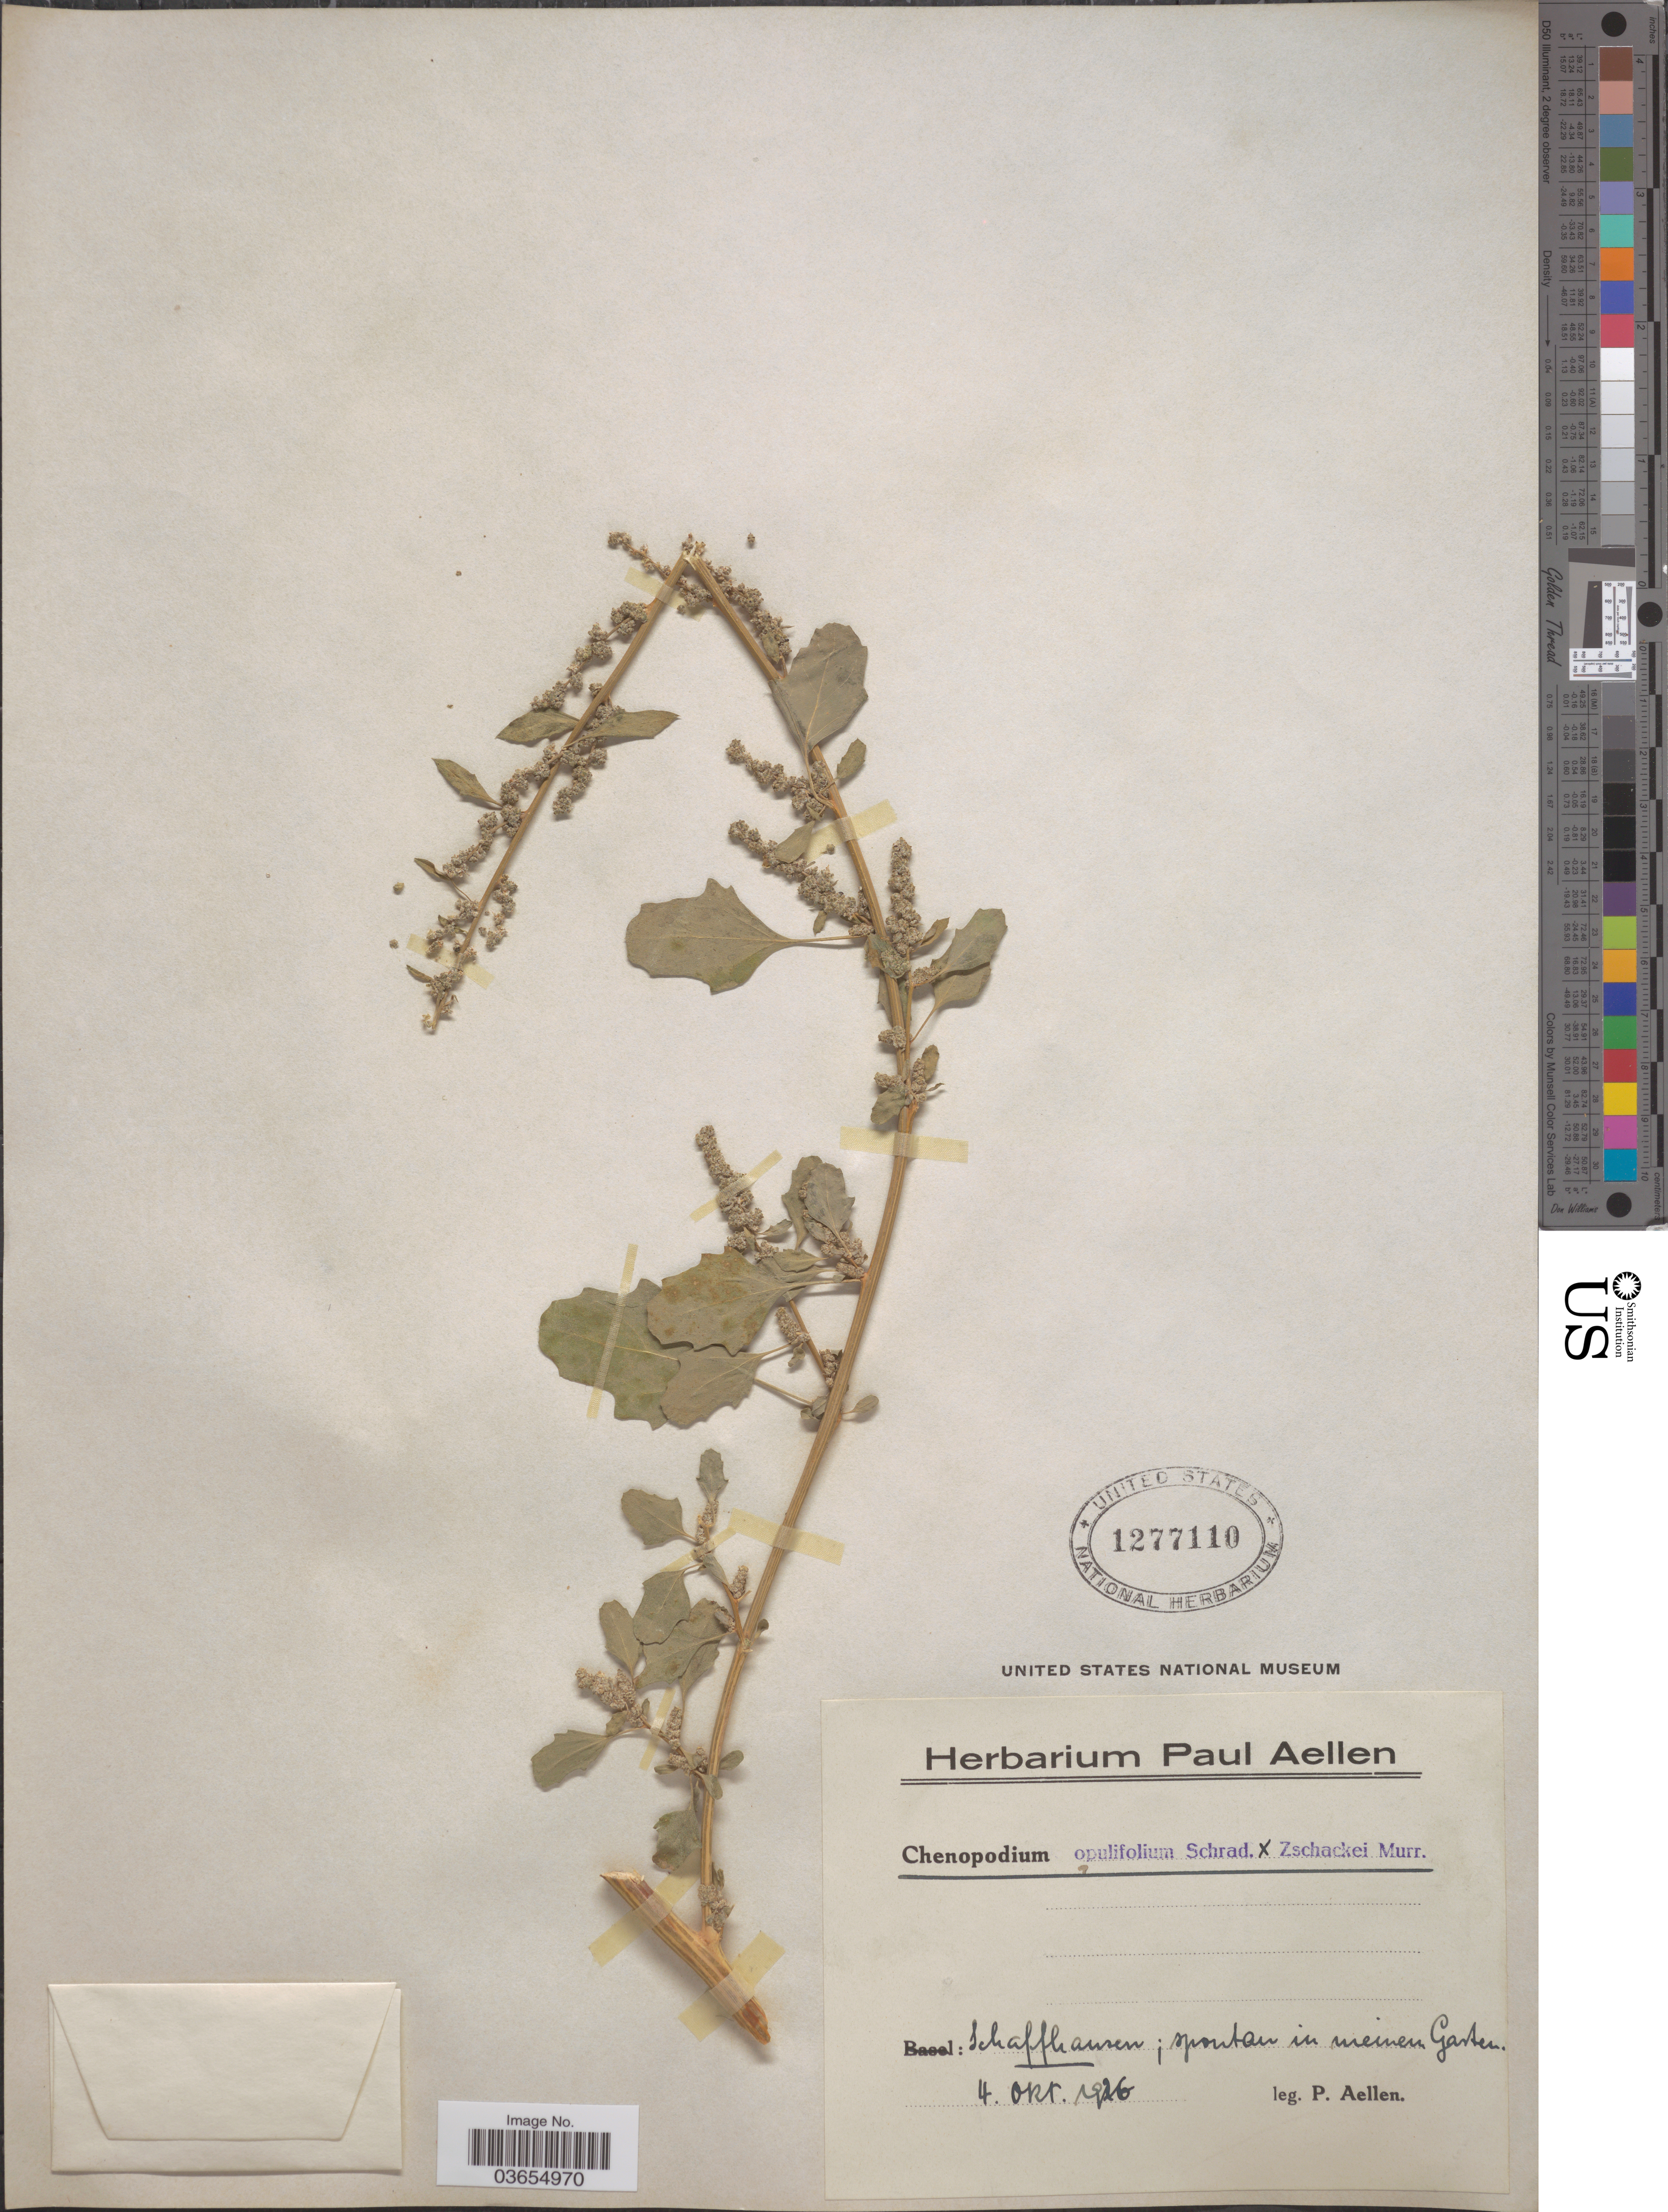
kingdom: Plantae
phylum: Tracheophyta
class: Magnoliopsida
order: Caryophyllales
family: Amaranthaceae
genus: Chenopodium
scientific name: Chenopodium opulifolium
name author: Schrad. ex W.D.J. Koch & Ziz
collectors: P. Aellen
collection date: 1926-10-04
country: Switzerland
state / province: Schaffhausen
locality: Spontan in meinem Garten.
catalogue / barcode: US 1277110